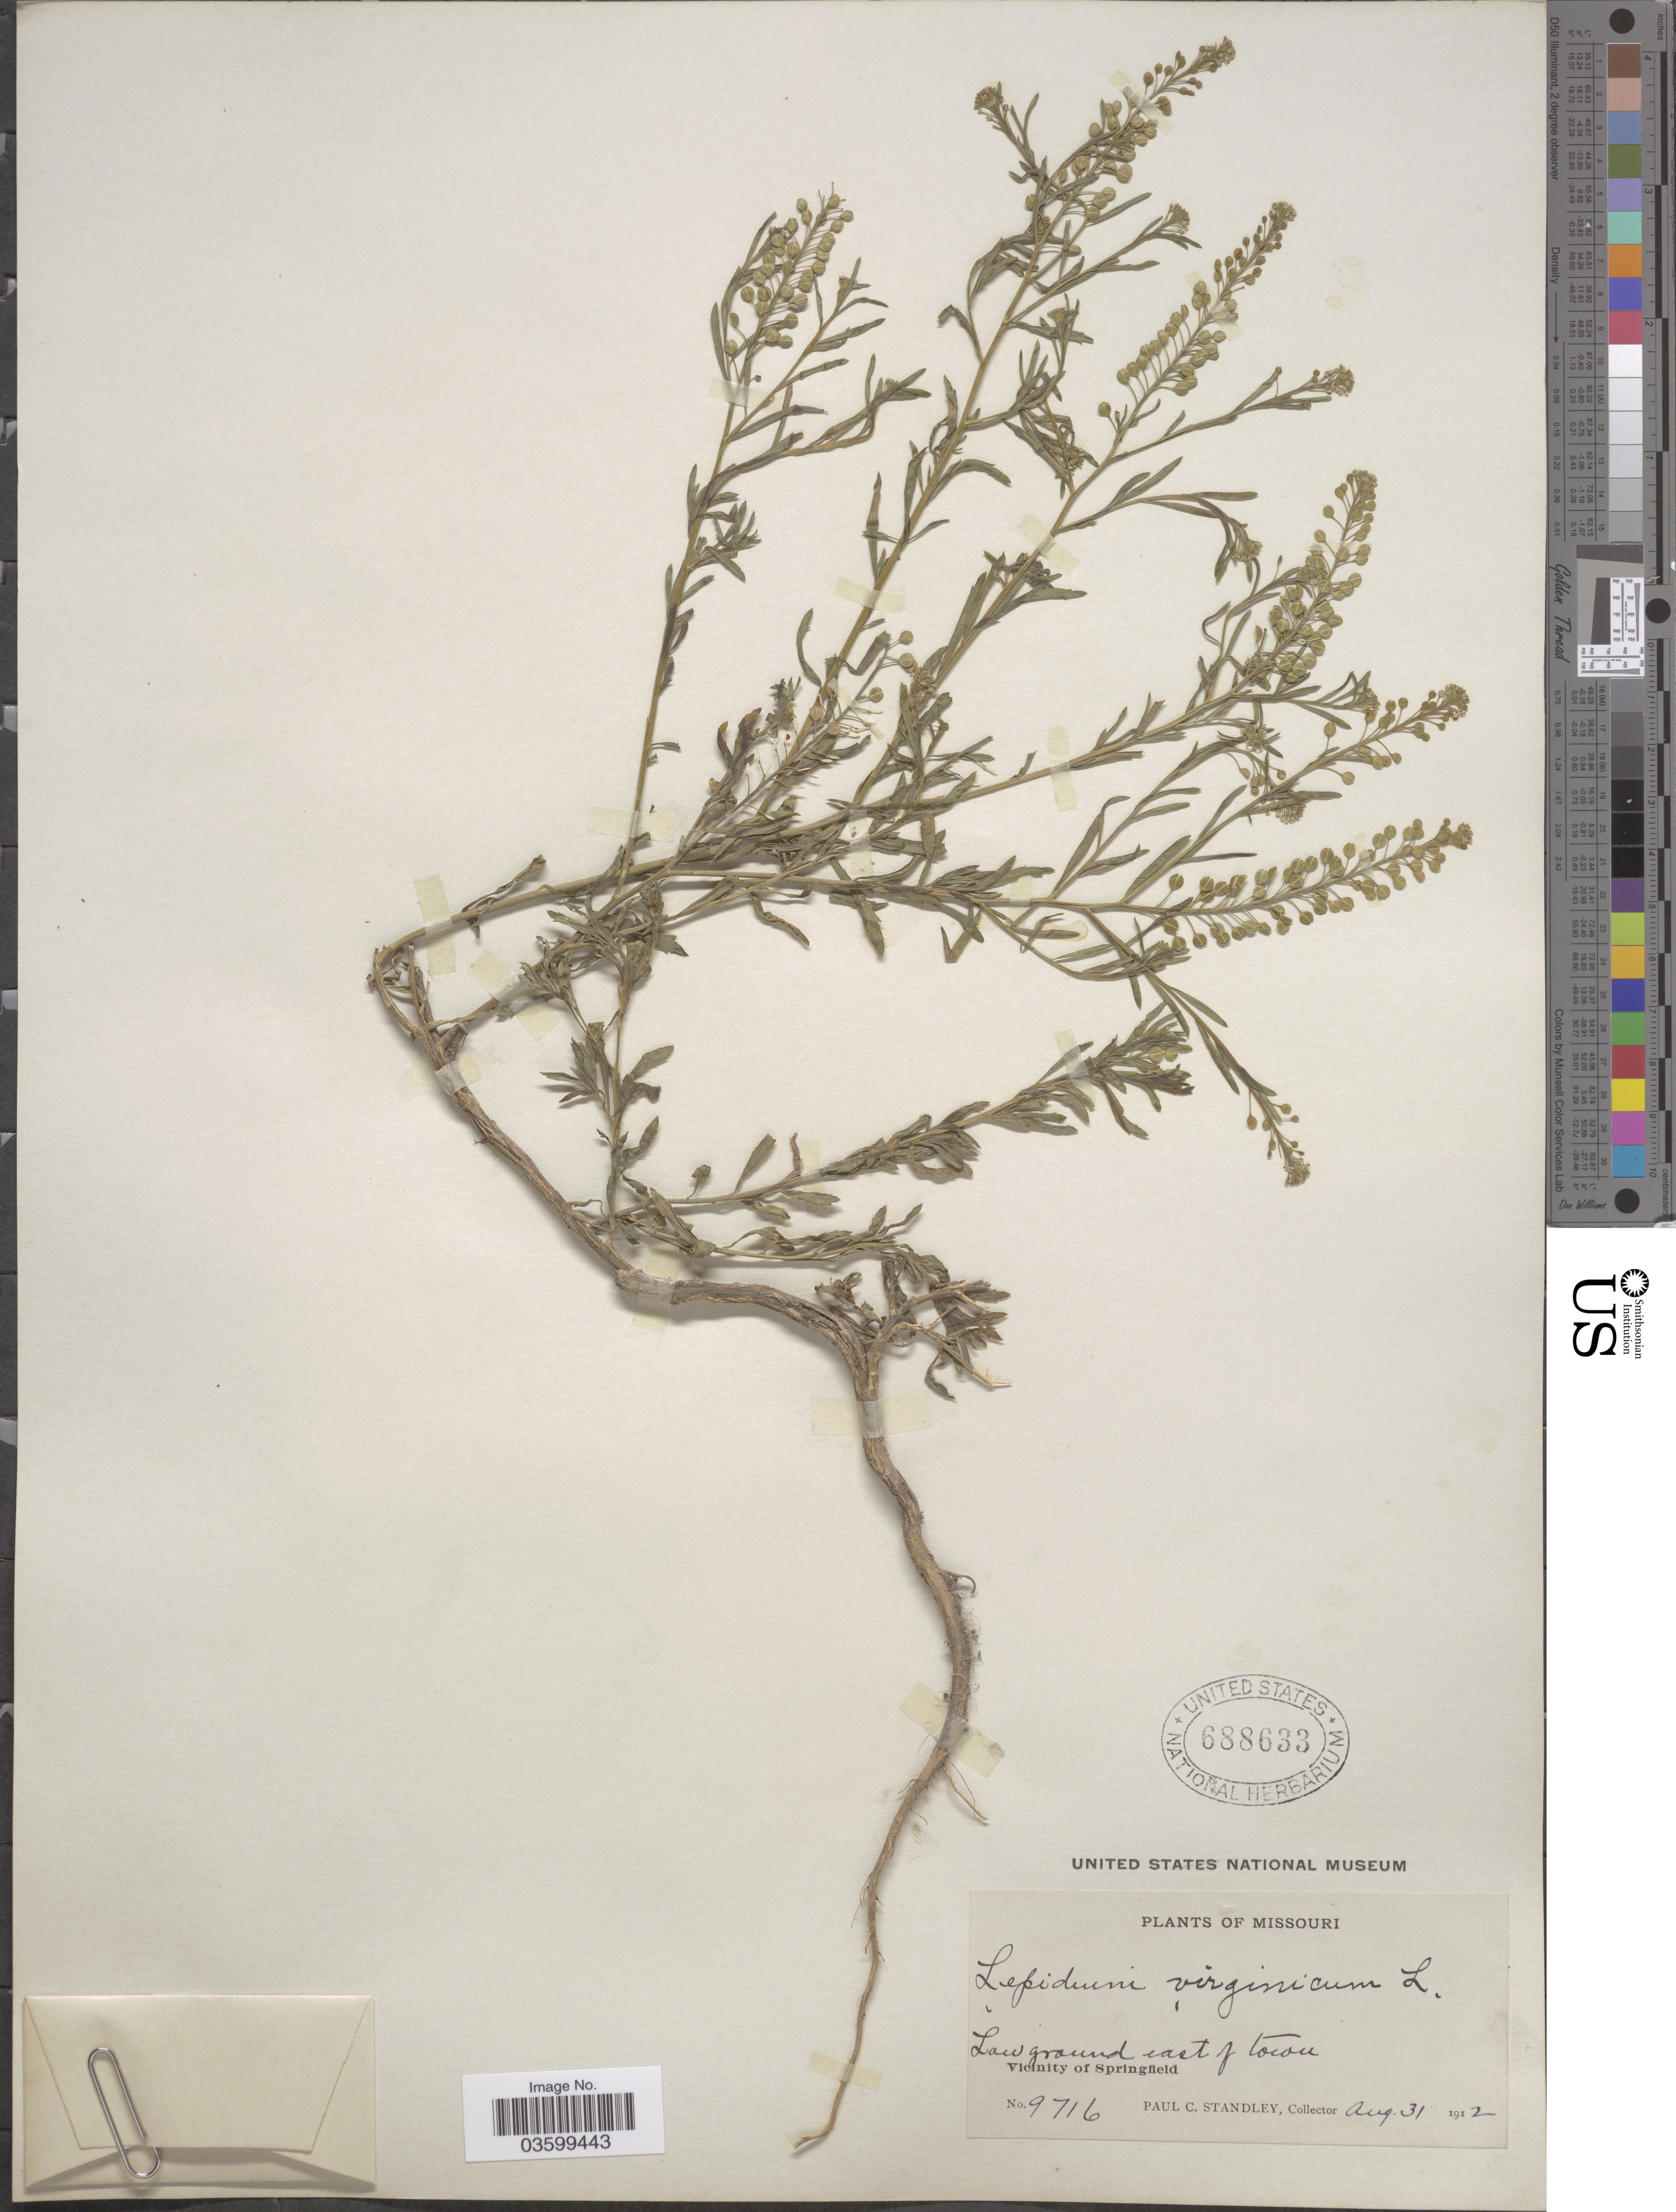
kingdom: Plantae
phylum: Tracheophyta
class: Magnoliopsida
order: Brassicales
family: Brassicaceae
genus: Lepidium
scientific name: Lepidium virginicum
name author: L.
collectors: P. C. Standley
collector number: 9716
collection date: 1912-08-31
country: United States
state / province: Missouri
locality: East of town. Vicinity of Springfield.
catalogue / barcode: US 688633